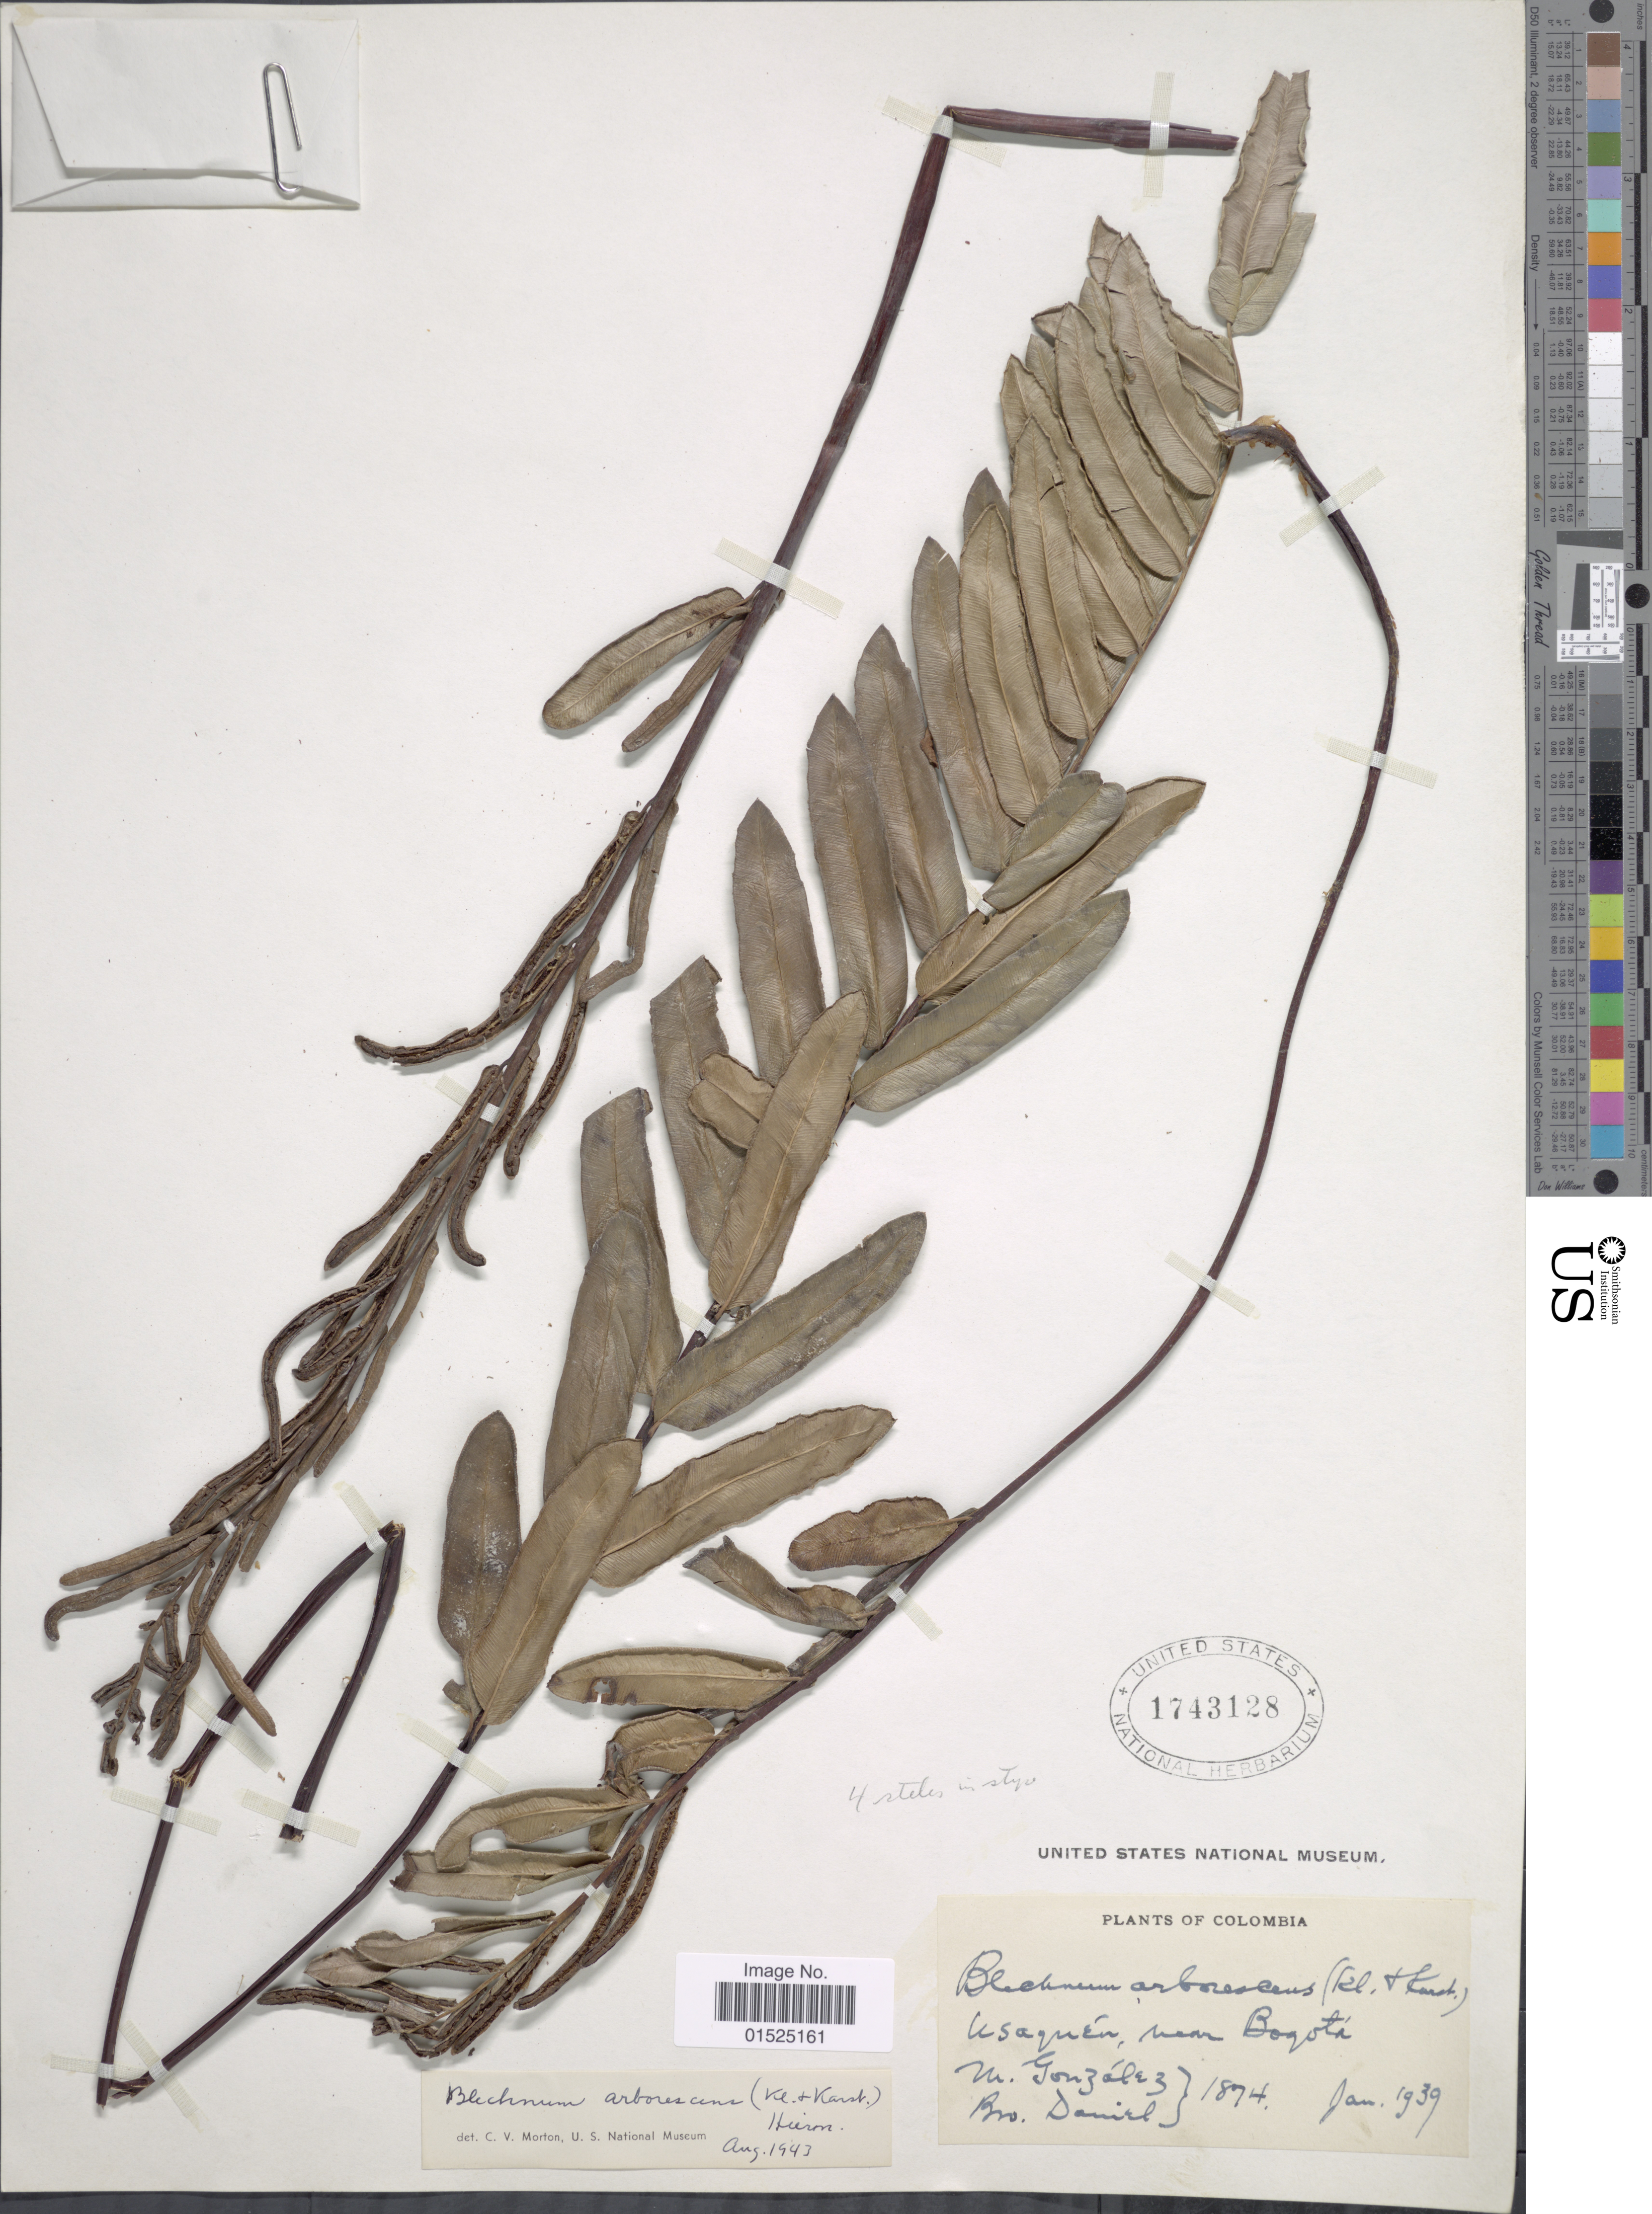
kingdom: Plantae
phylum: Tracheophyta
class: Polypodiopsida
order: Polypodiales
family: Blechnaceae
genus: Blechnum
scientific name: Blechnum arborescens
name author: (Klotzsch) Hieron.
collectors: M. González & Bro. Daniel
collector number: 1974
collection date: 1939-01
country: Colombia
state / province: Bogota D.C.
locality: Usaquen, near Bogota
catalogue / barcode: US 1743128